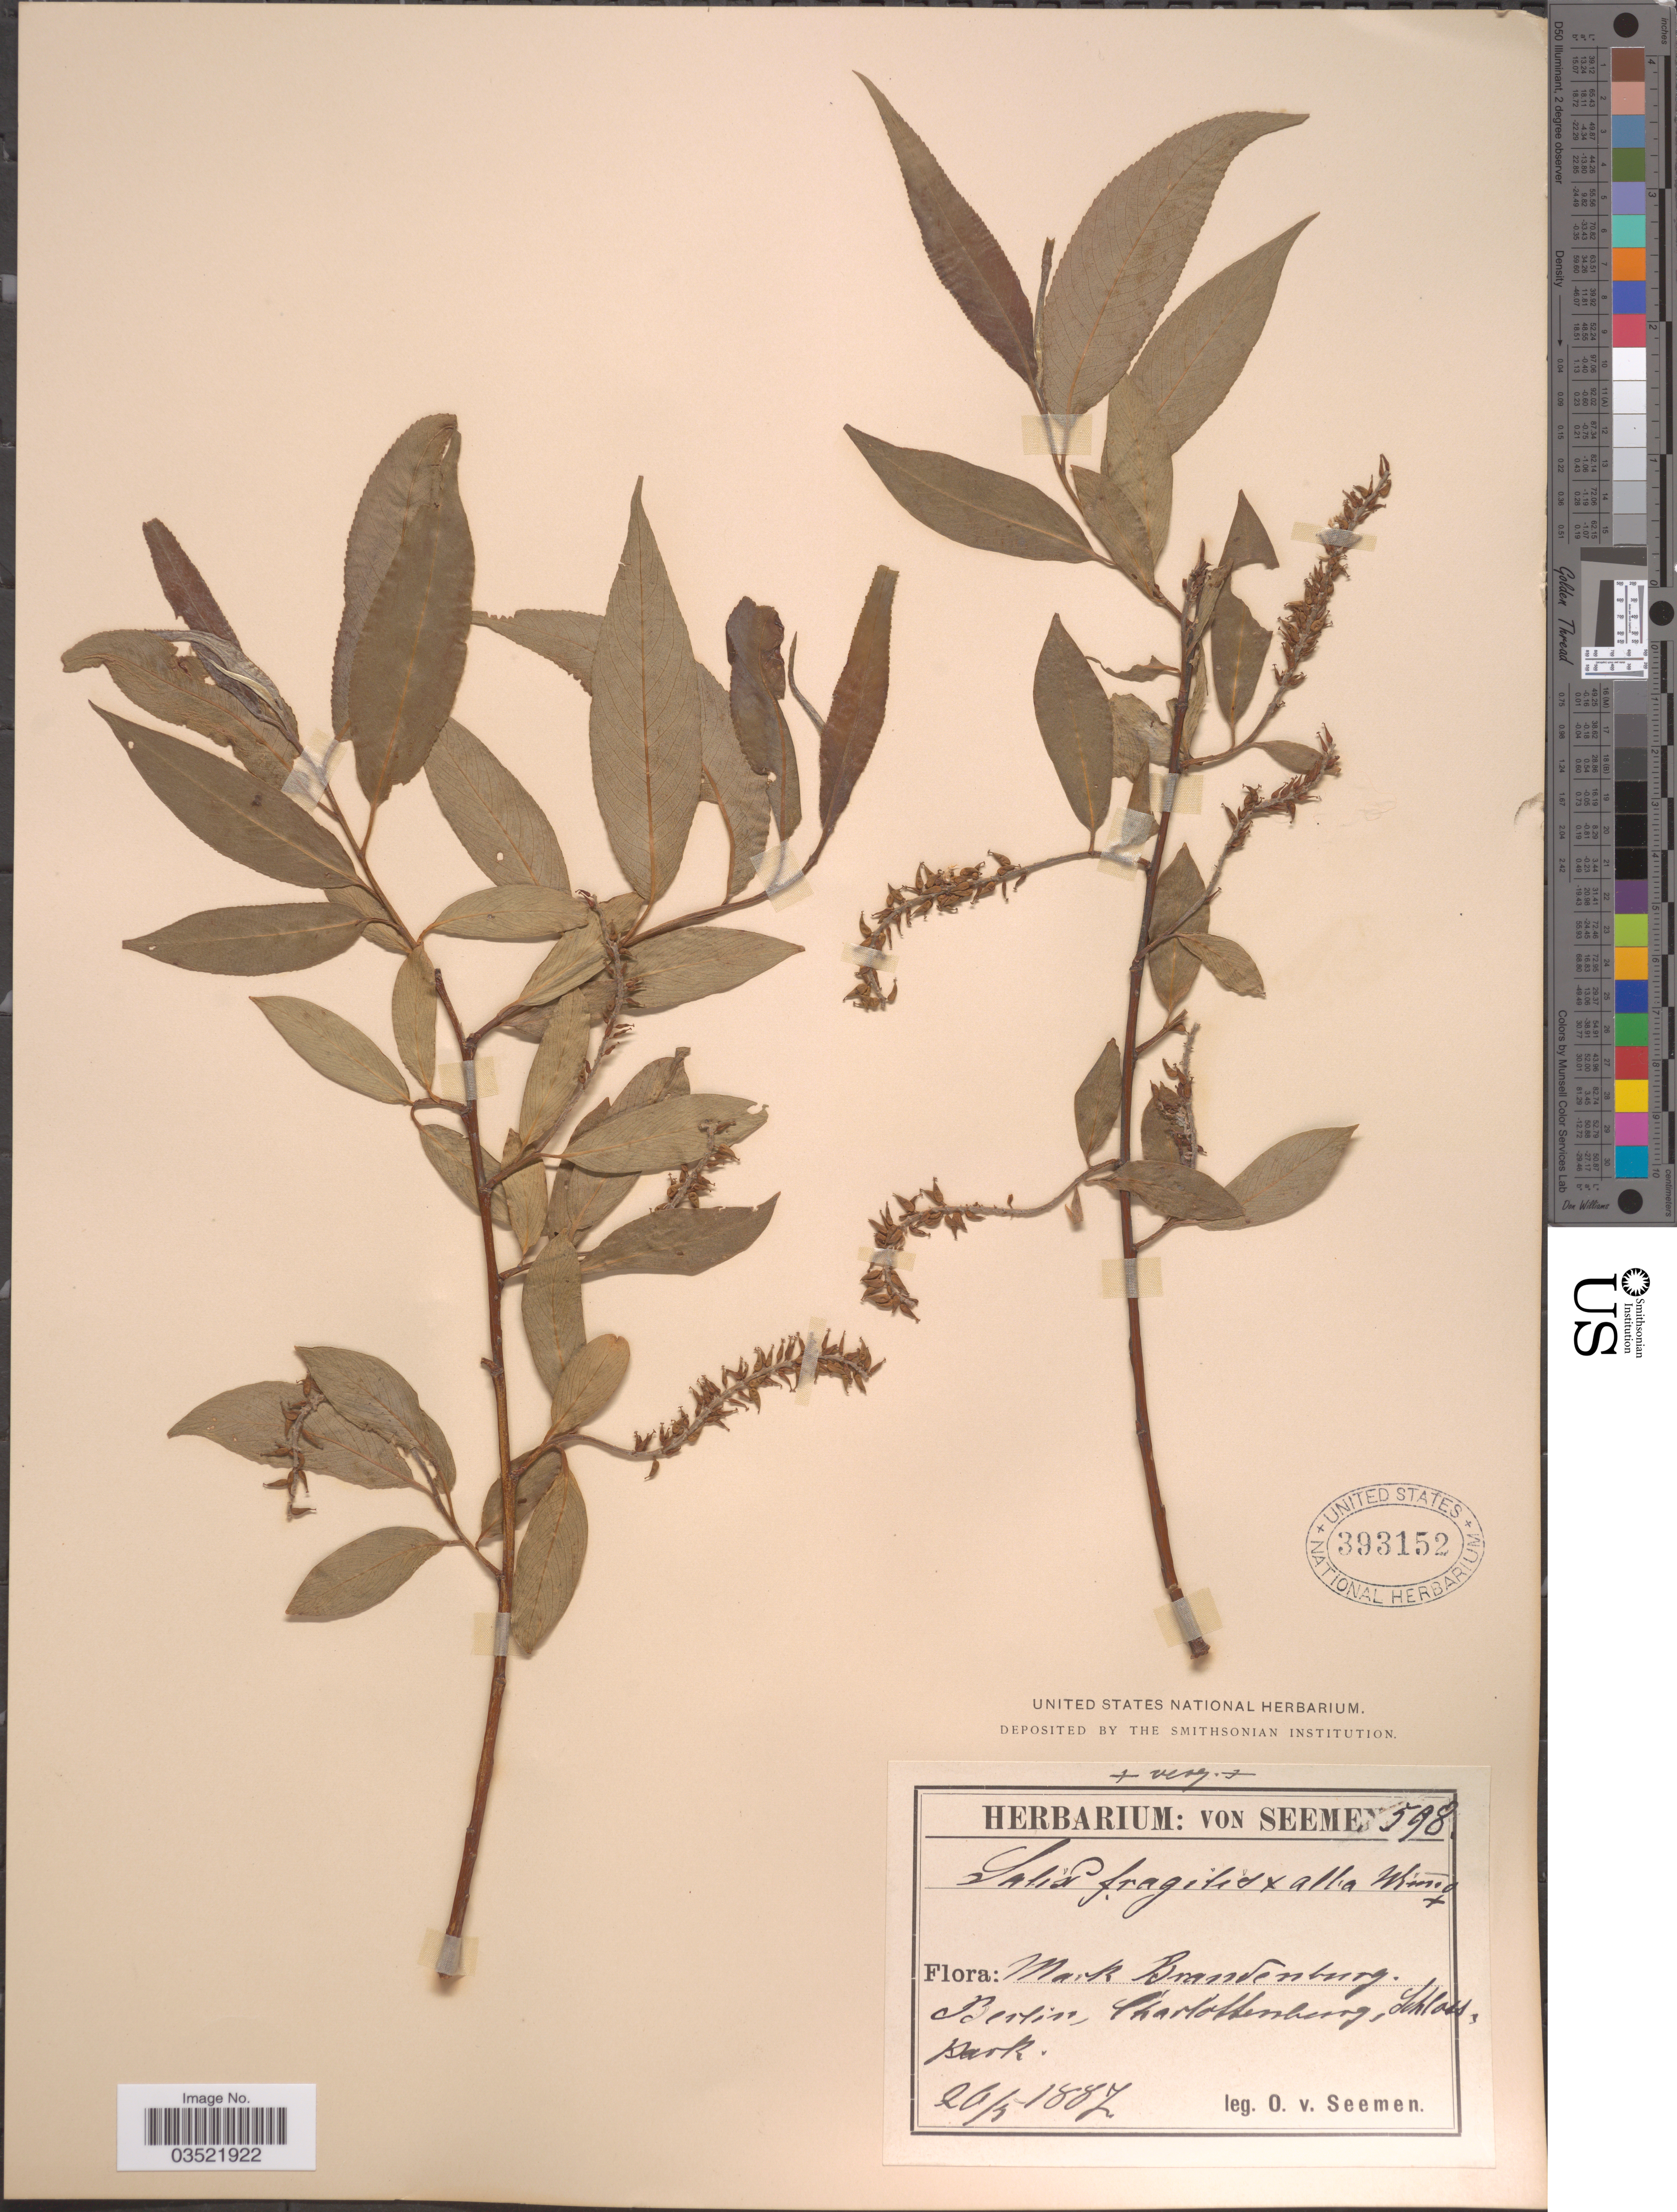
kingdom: Plantae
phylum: Tracheophyta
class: Magnoliopsida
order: Malpighiales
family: Salicaceae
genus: Salix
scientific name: Salix alba x S. fragilis L.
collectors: K. O. von Seemen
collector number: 598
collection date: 1887-05-26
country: Germany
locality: Mark Brandenburg. Berlin, Charlottenburg, Schloss, park.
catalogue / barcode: US 393152